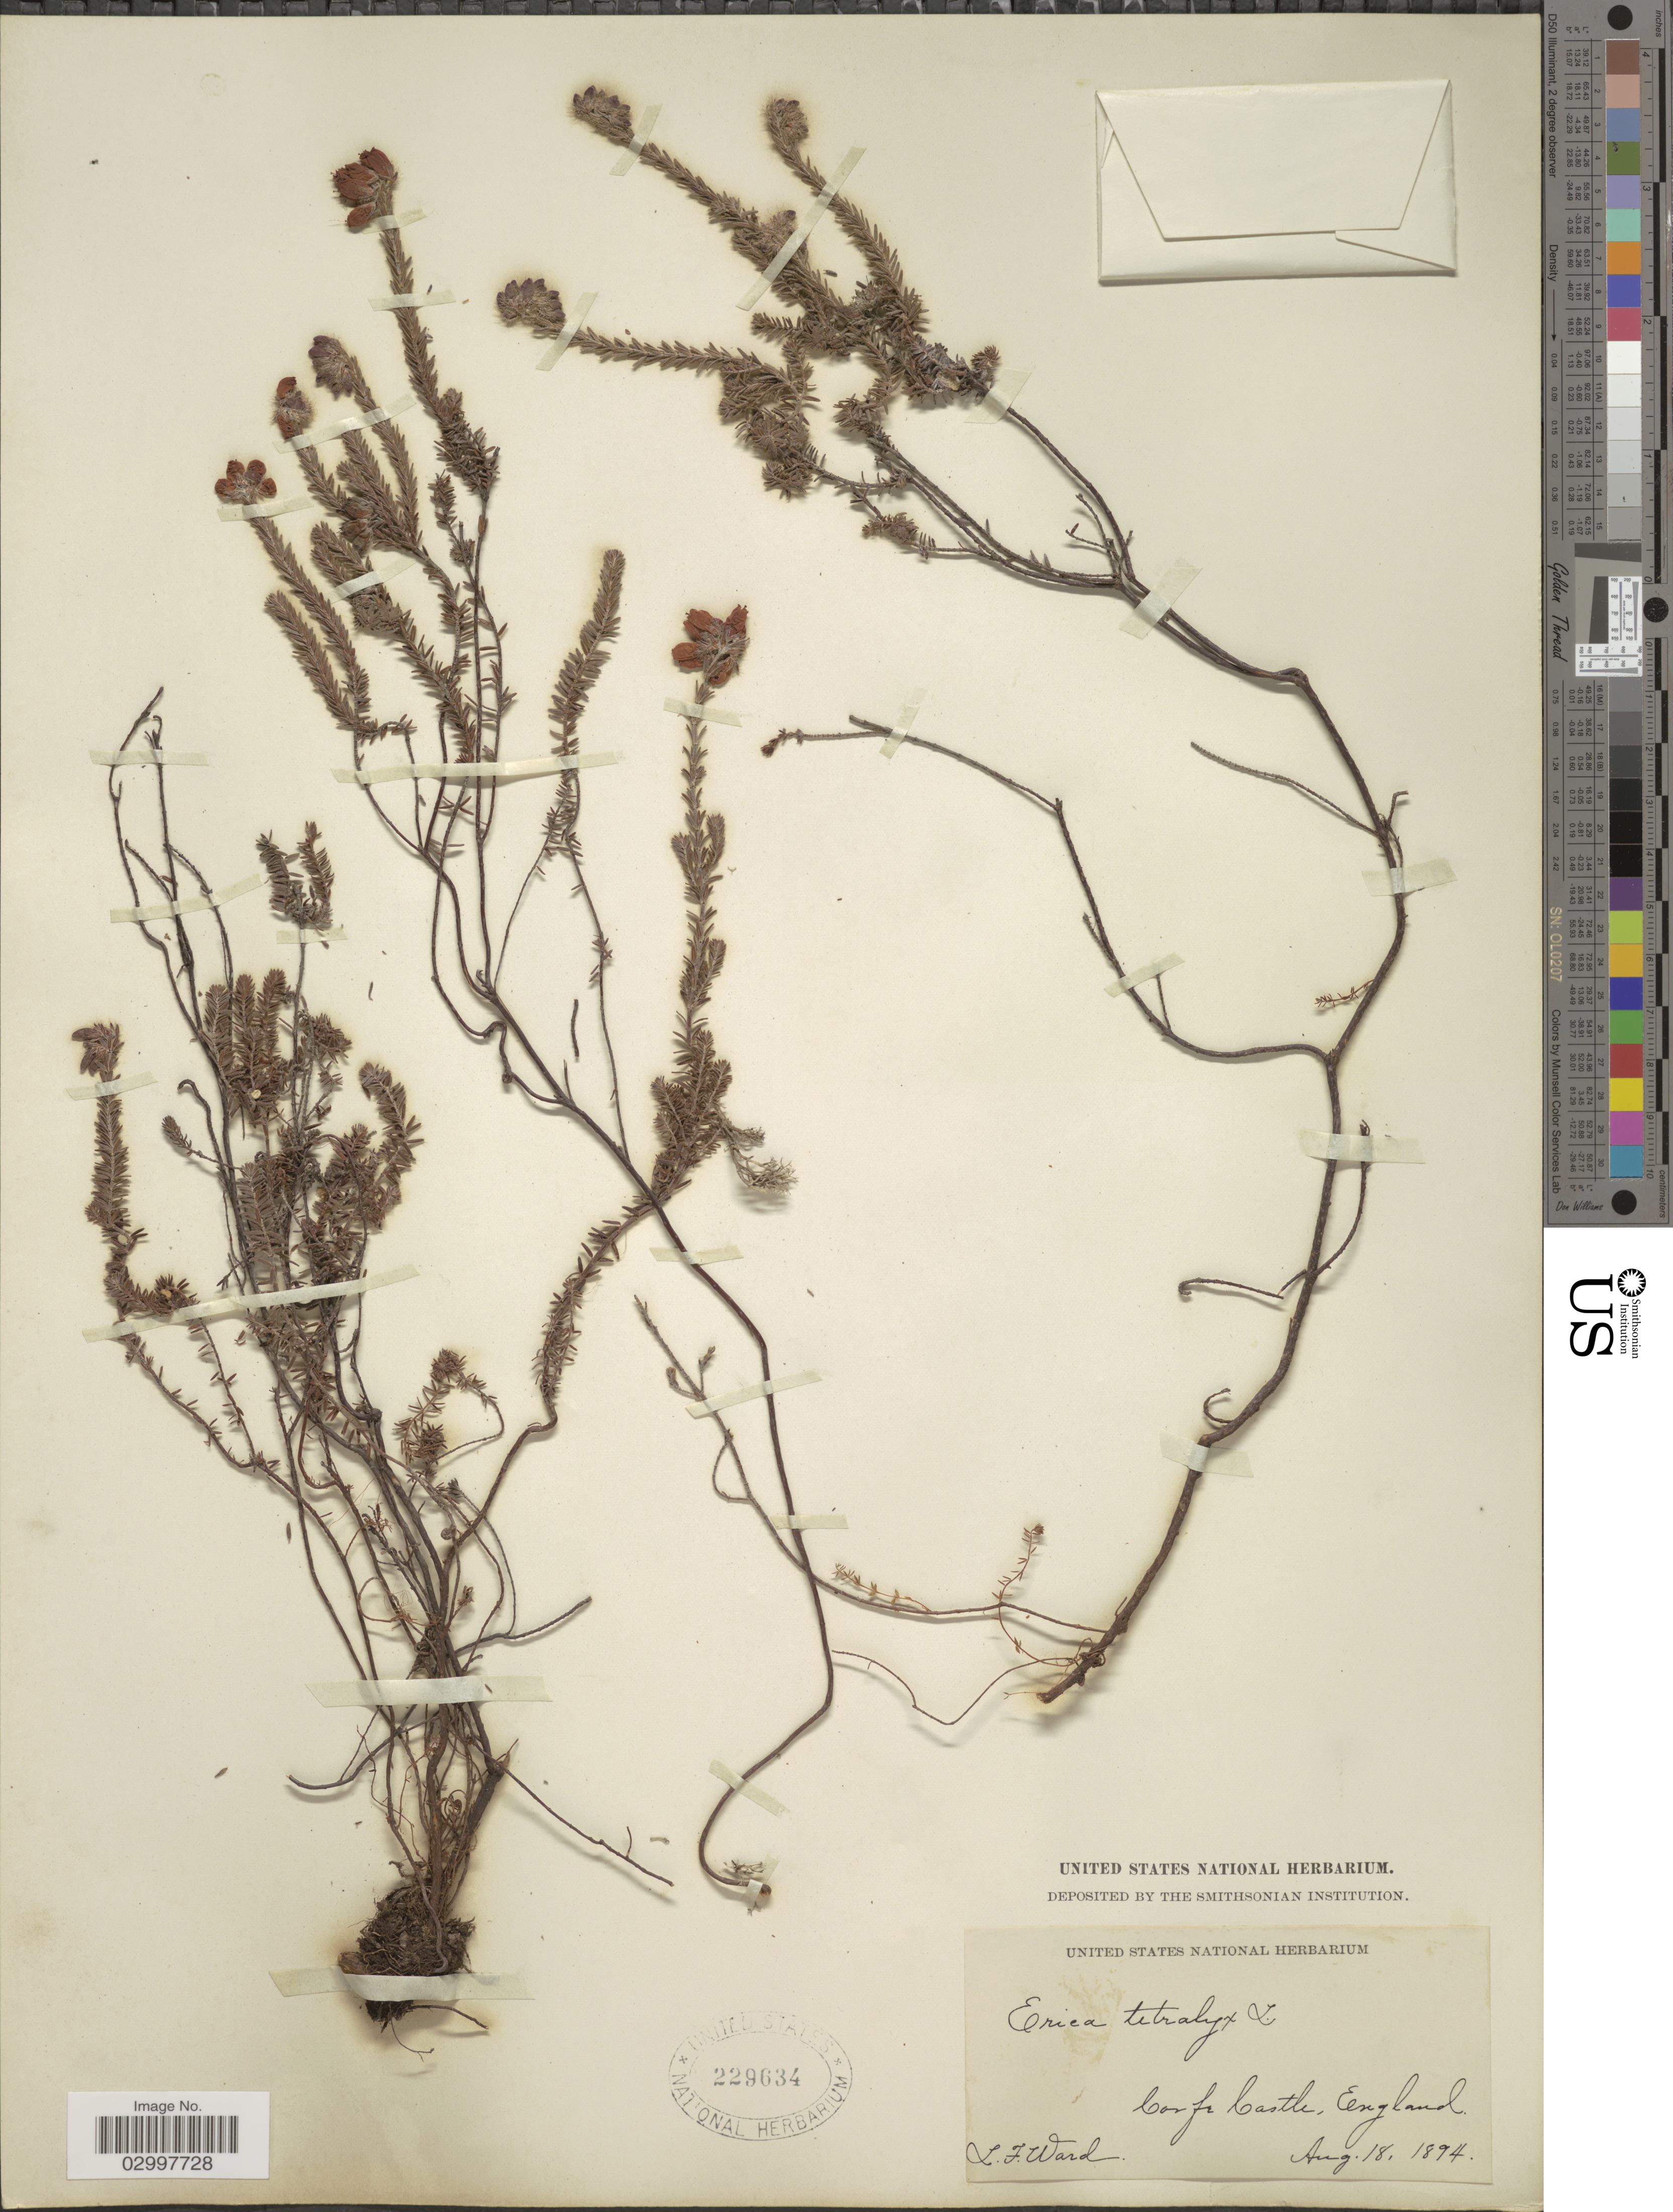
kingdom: Plantae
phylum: Tracheophyta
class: Magnoliopsida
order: Ericales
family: Ericaceae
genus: Erica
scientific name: Erica tetralix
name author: L.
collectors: L. Ward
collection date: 1894-08-18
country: United Kingdom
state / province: England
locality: Corfe Castle.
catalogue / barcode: US 229634